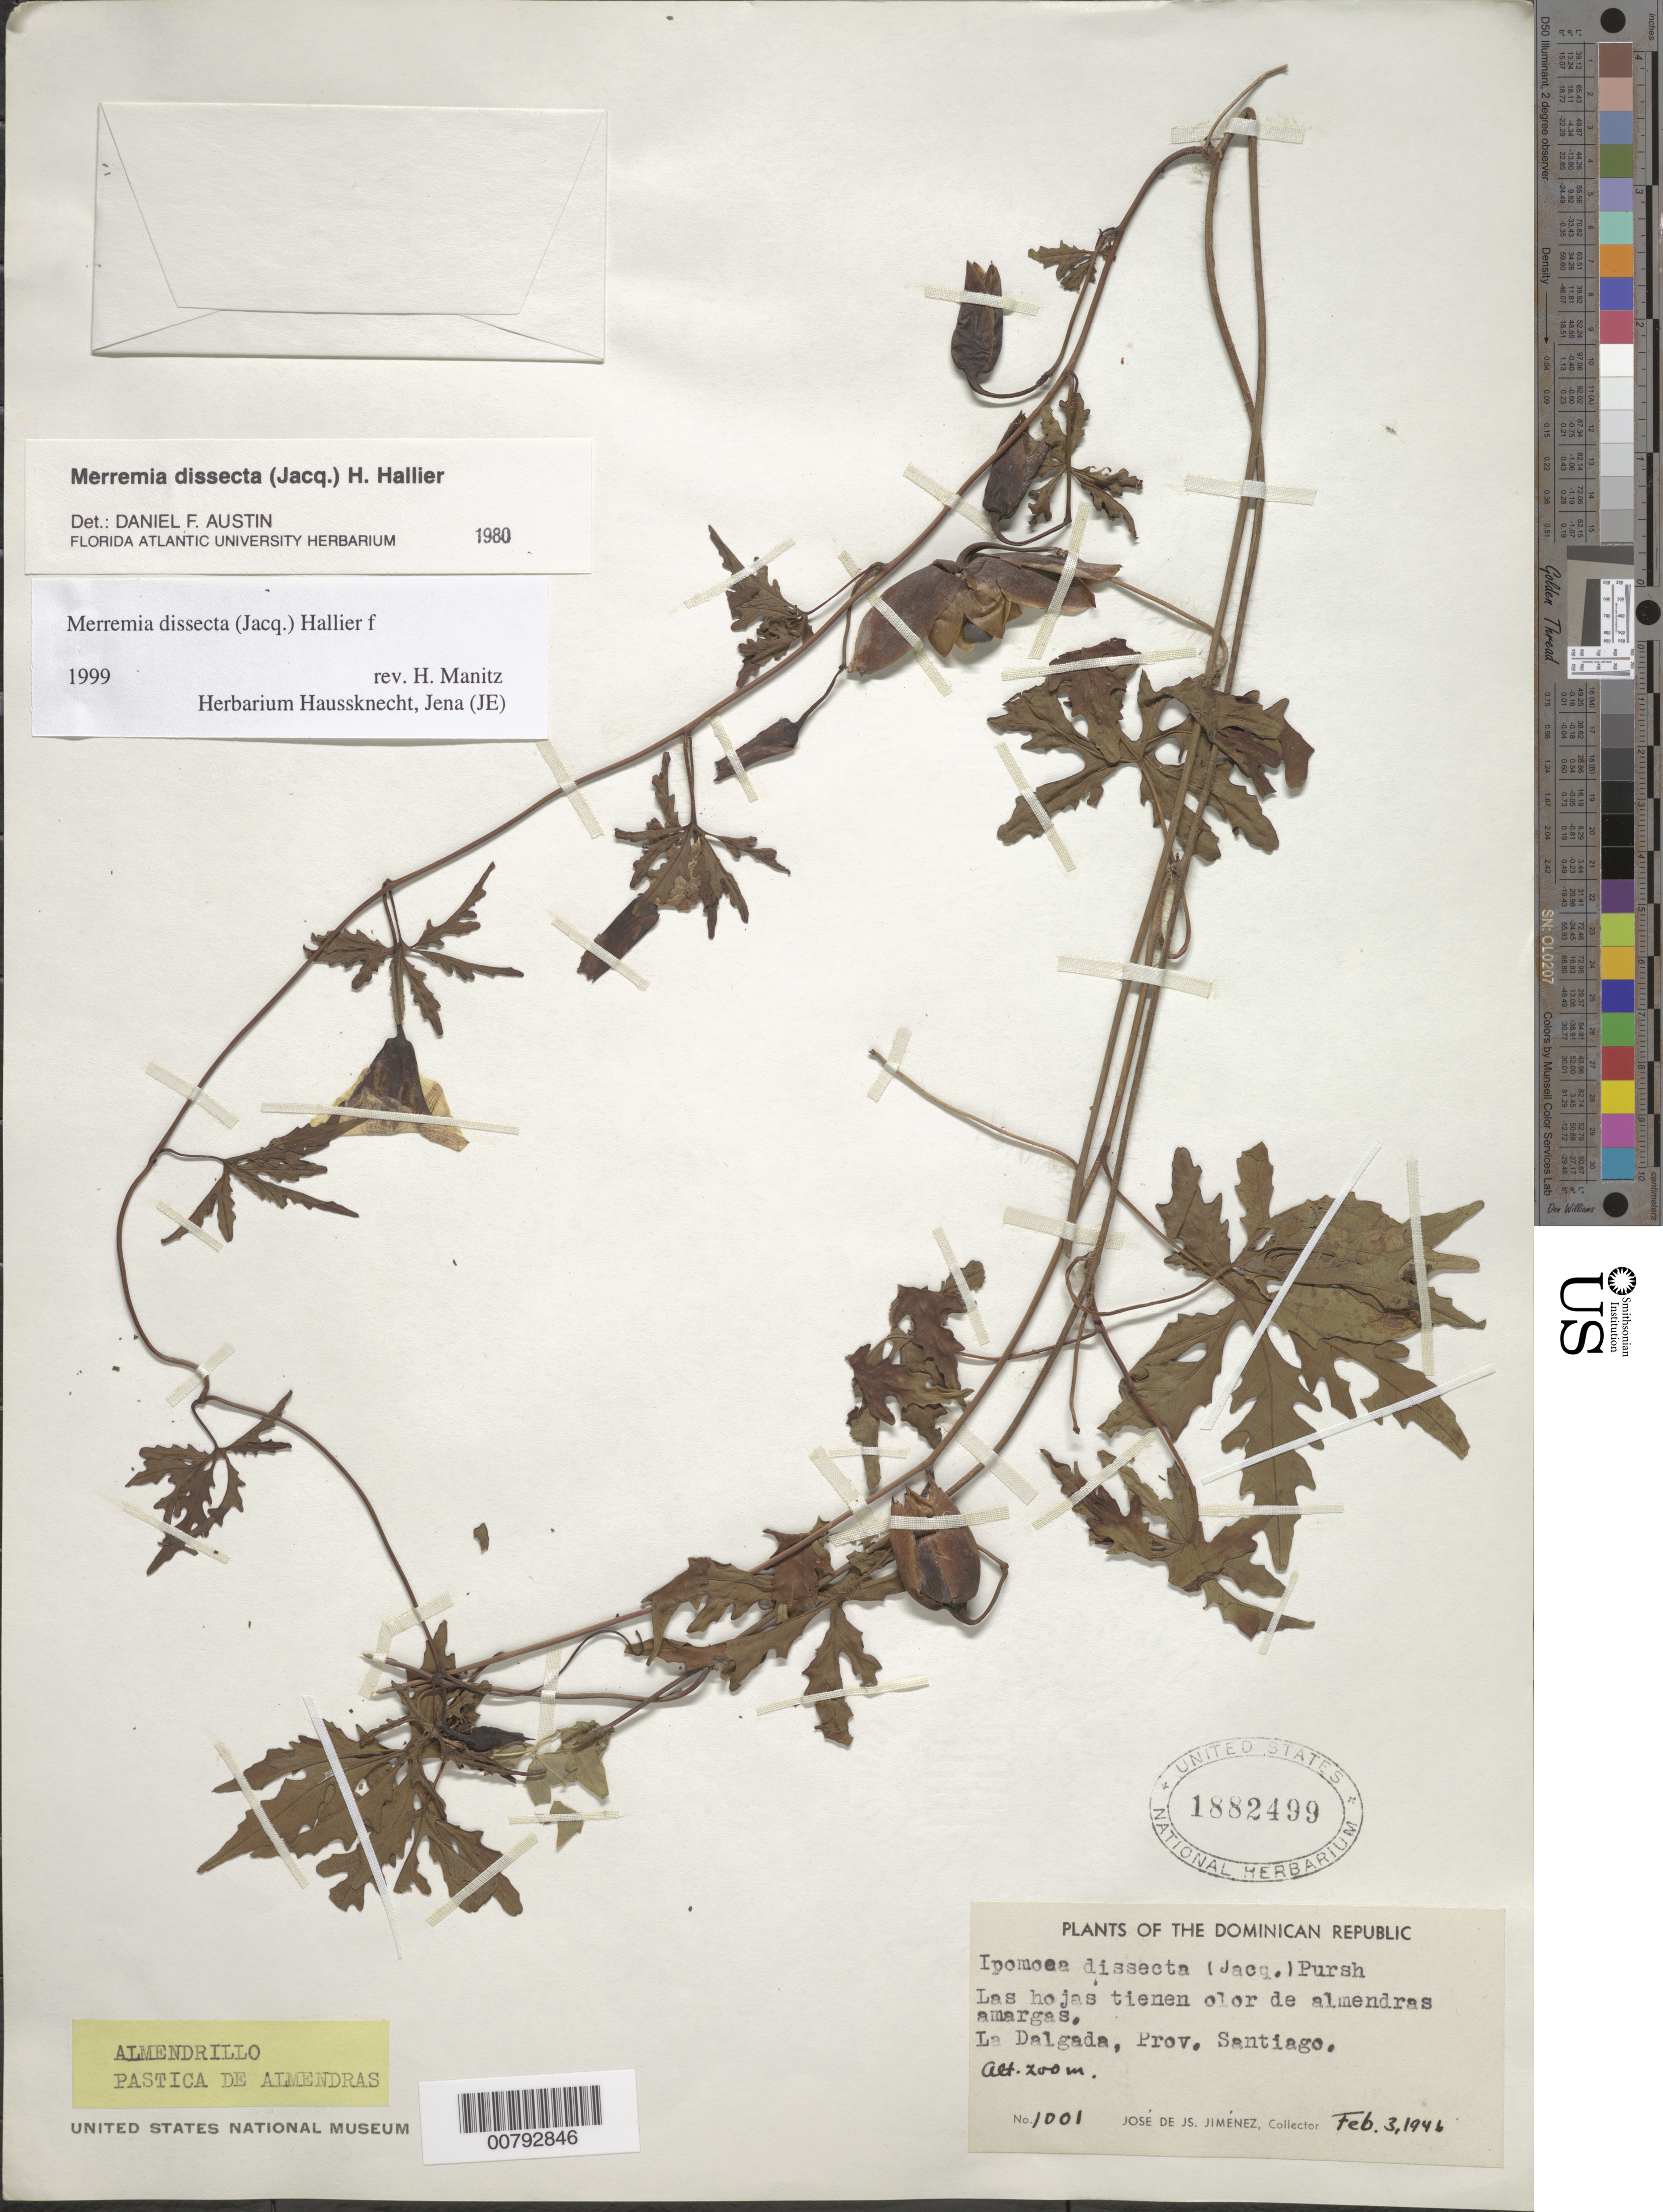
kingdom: Plantae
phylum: Tracheophyta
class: Magnoliopsida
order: Solanales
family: Convolvulaceae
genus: Distimake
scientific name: Distimake dissectus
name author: (Jacq.) A. R. Simões & Staples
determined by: Strong, Mark T., (BOT), Smithsonian Institution - National Museum of Natural History (UNITED STATES)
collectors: A. H. Liogier & J. J. Jiménez Almonte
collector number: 5546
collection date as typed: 29 Sep 1968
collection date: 1968-09-29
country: Dominican Republic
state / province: Puerto Plata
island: Hispaniola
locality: Cafemba.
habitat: Near sea shore.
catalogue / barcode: US 2555714